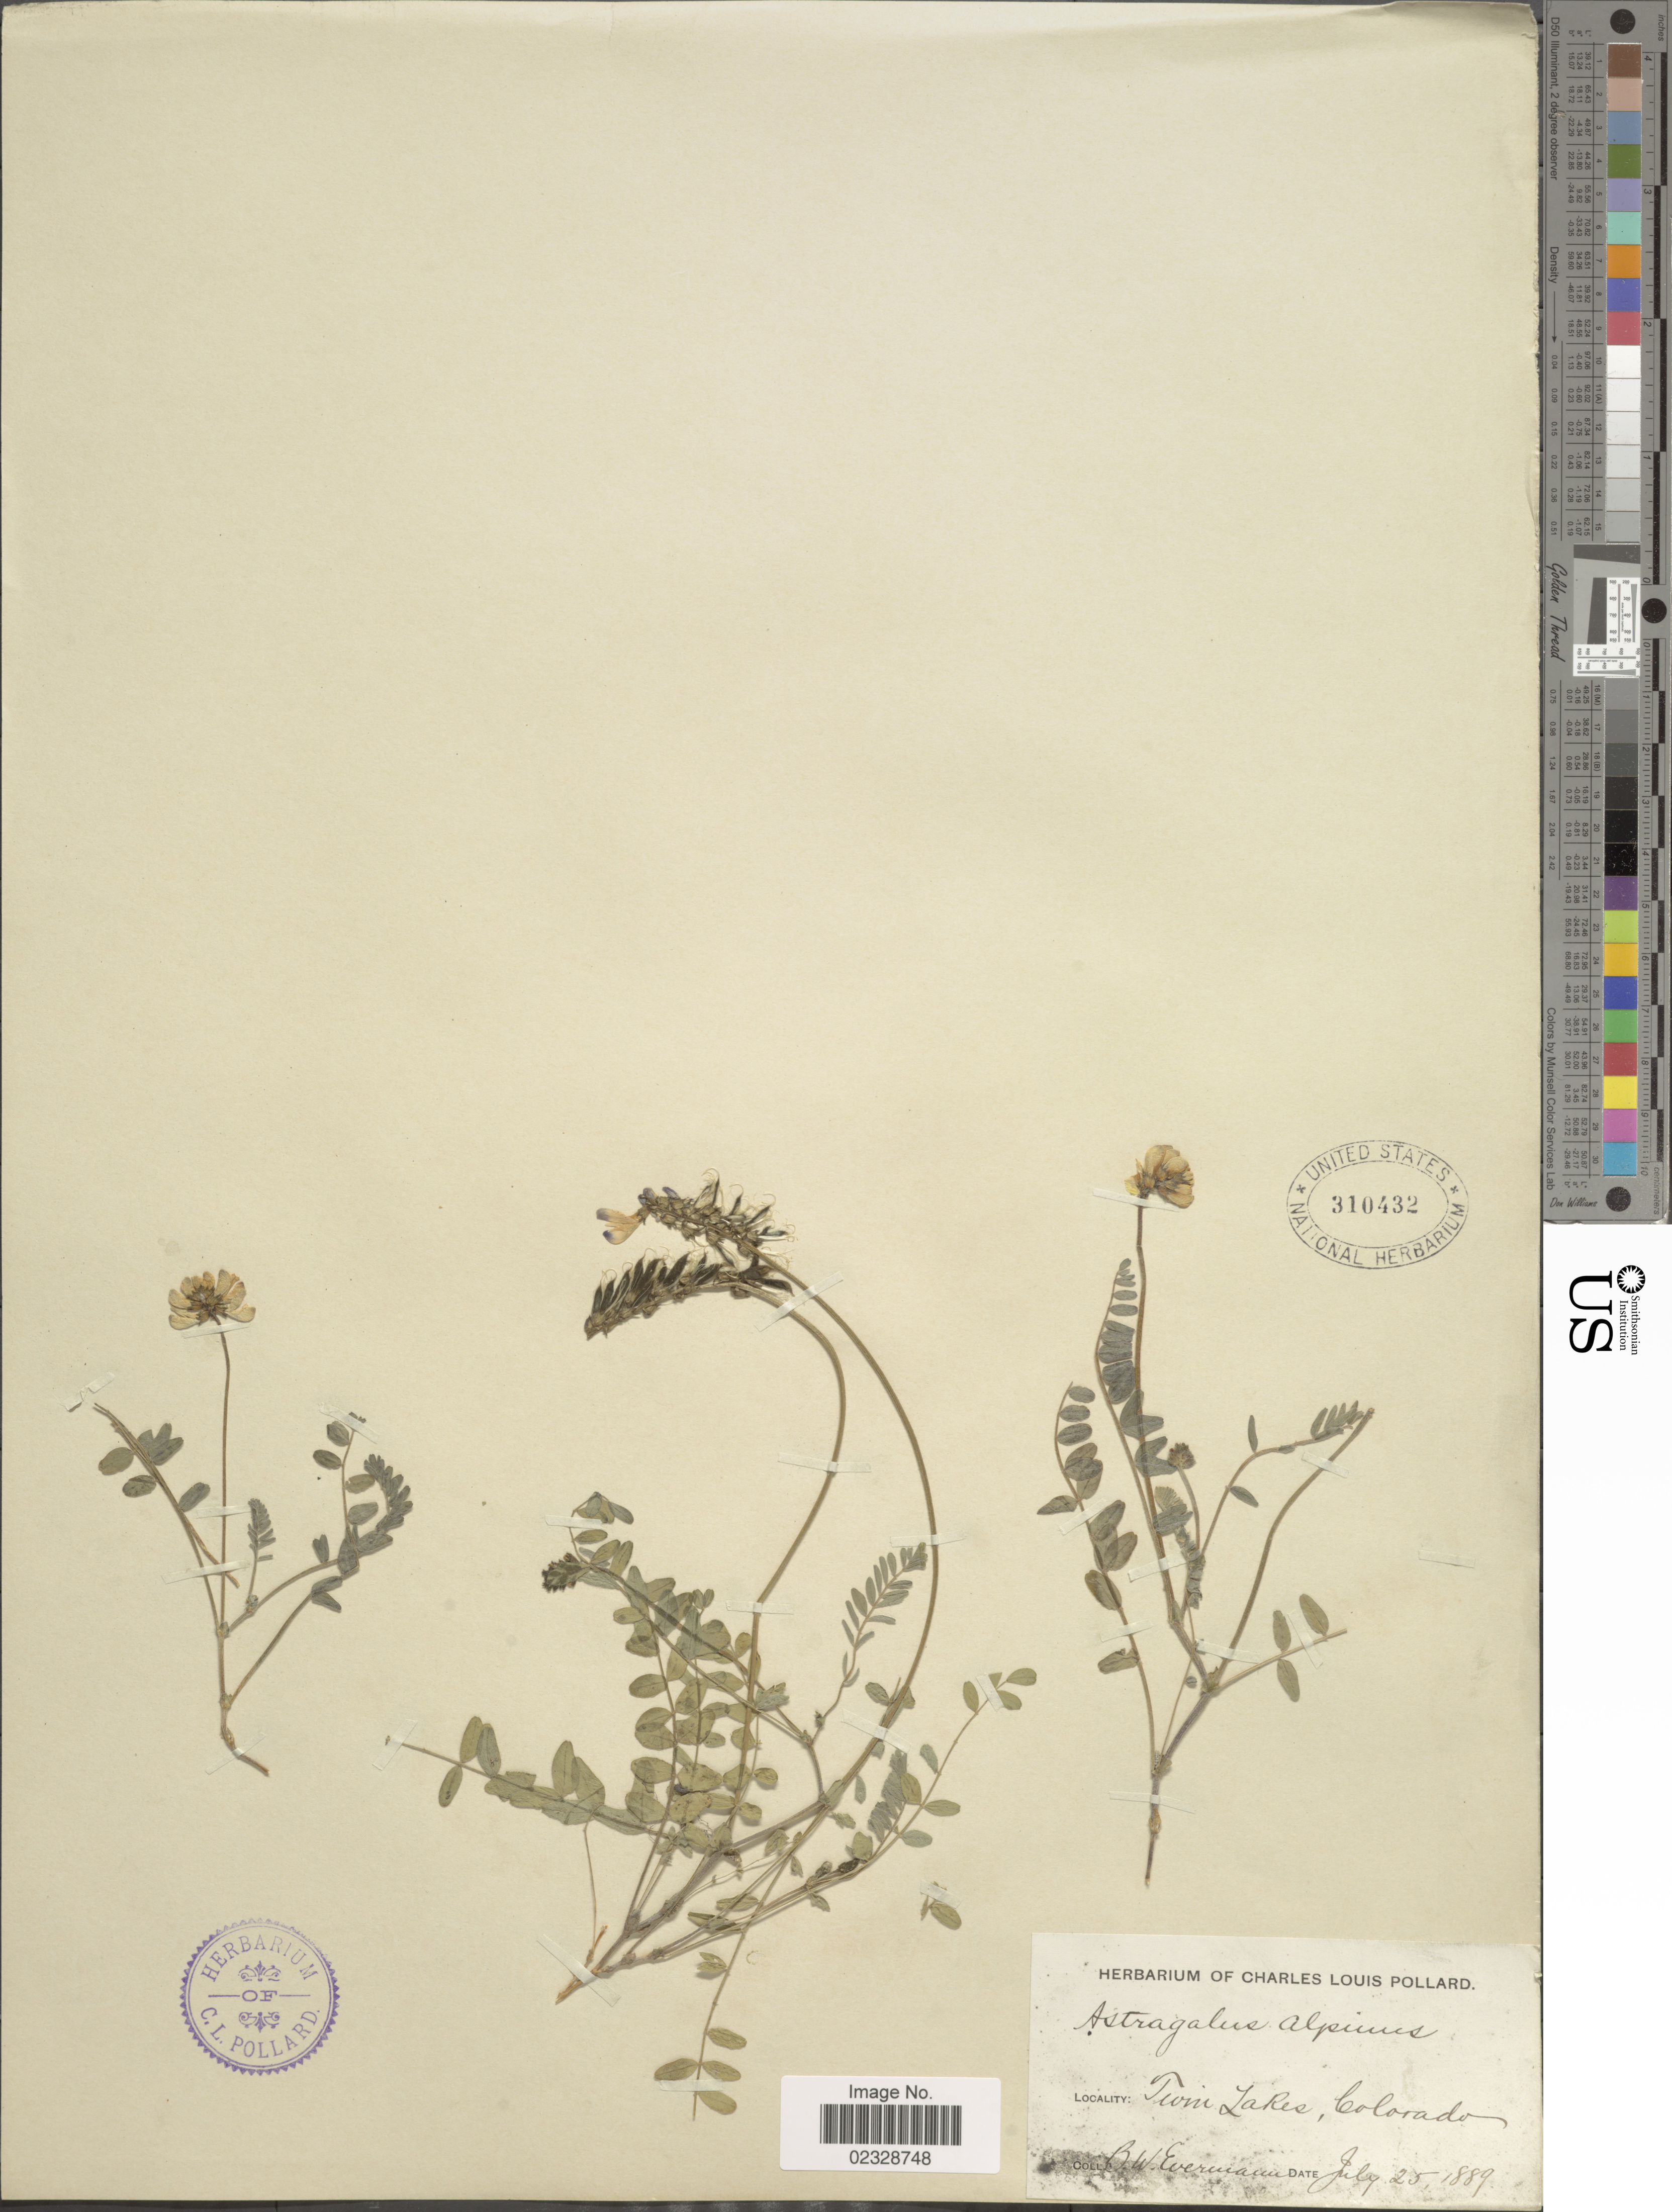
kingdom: Plantae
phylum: Tracheophyta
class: Magnoliopsida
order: Fabales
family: Fabaceae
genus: Astragalus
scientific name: Astragalus alpinus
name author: L.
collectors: B. W. Evermann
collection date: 1889-07-25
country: United States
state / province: Colorado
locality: Twin Lakes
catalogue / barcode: US 310432